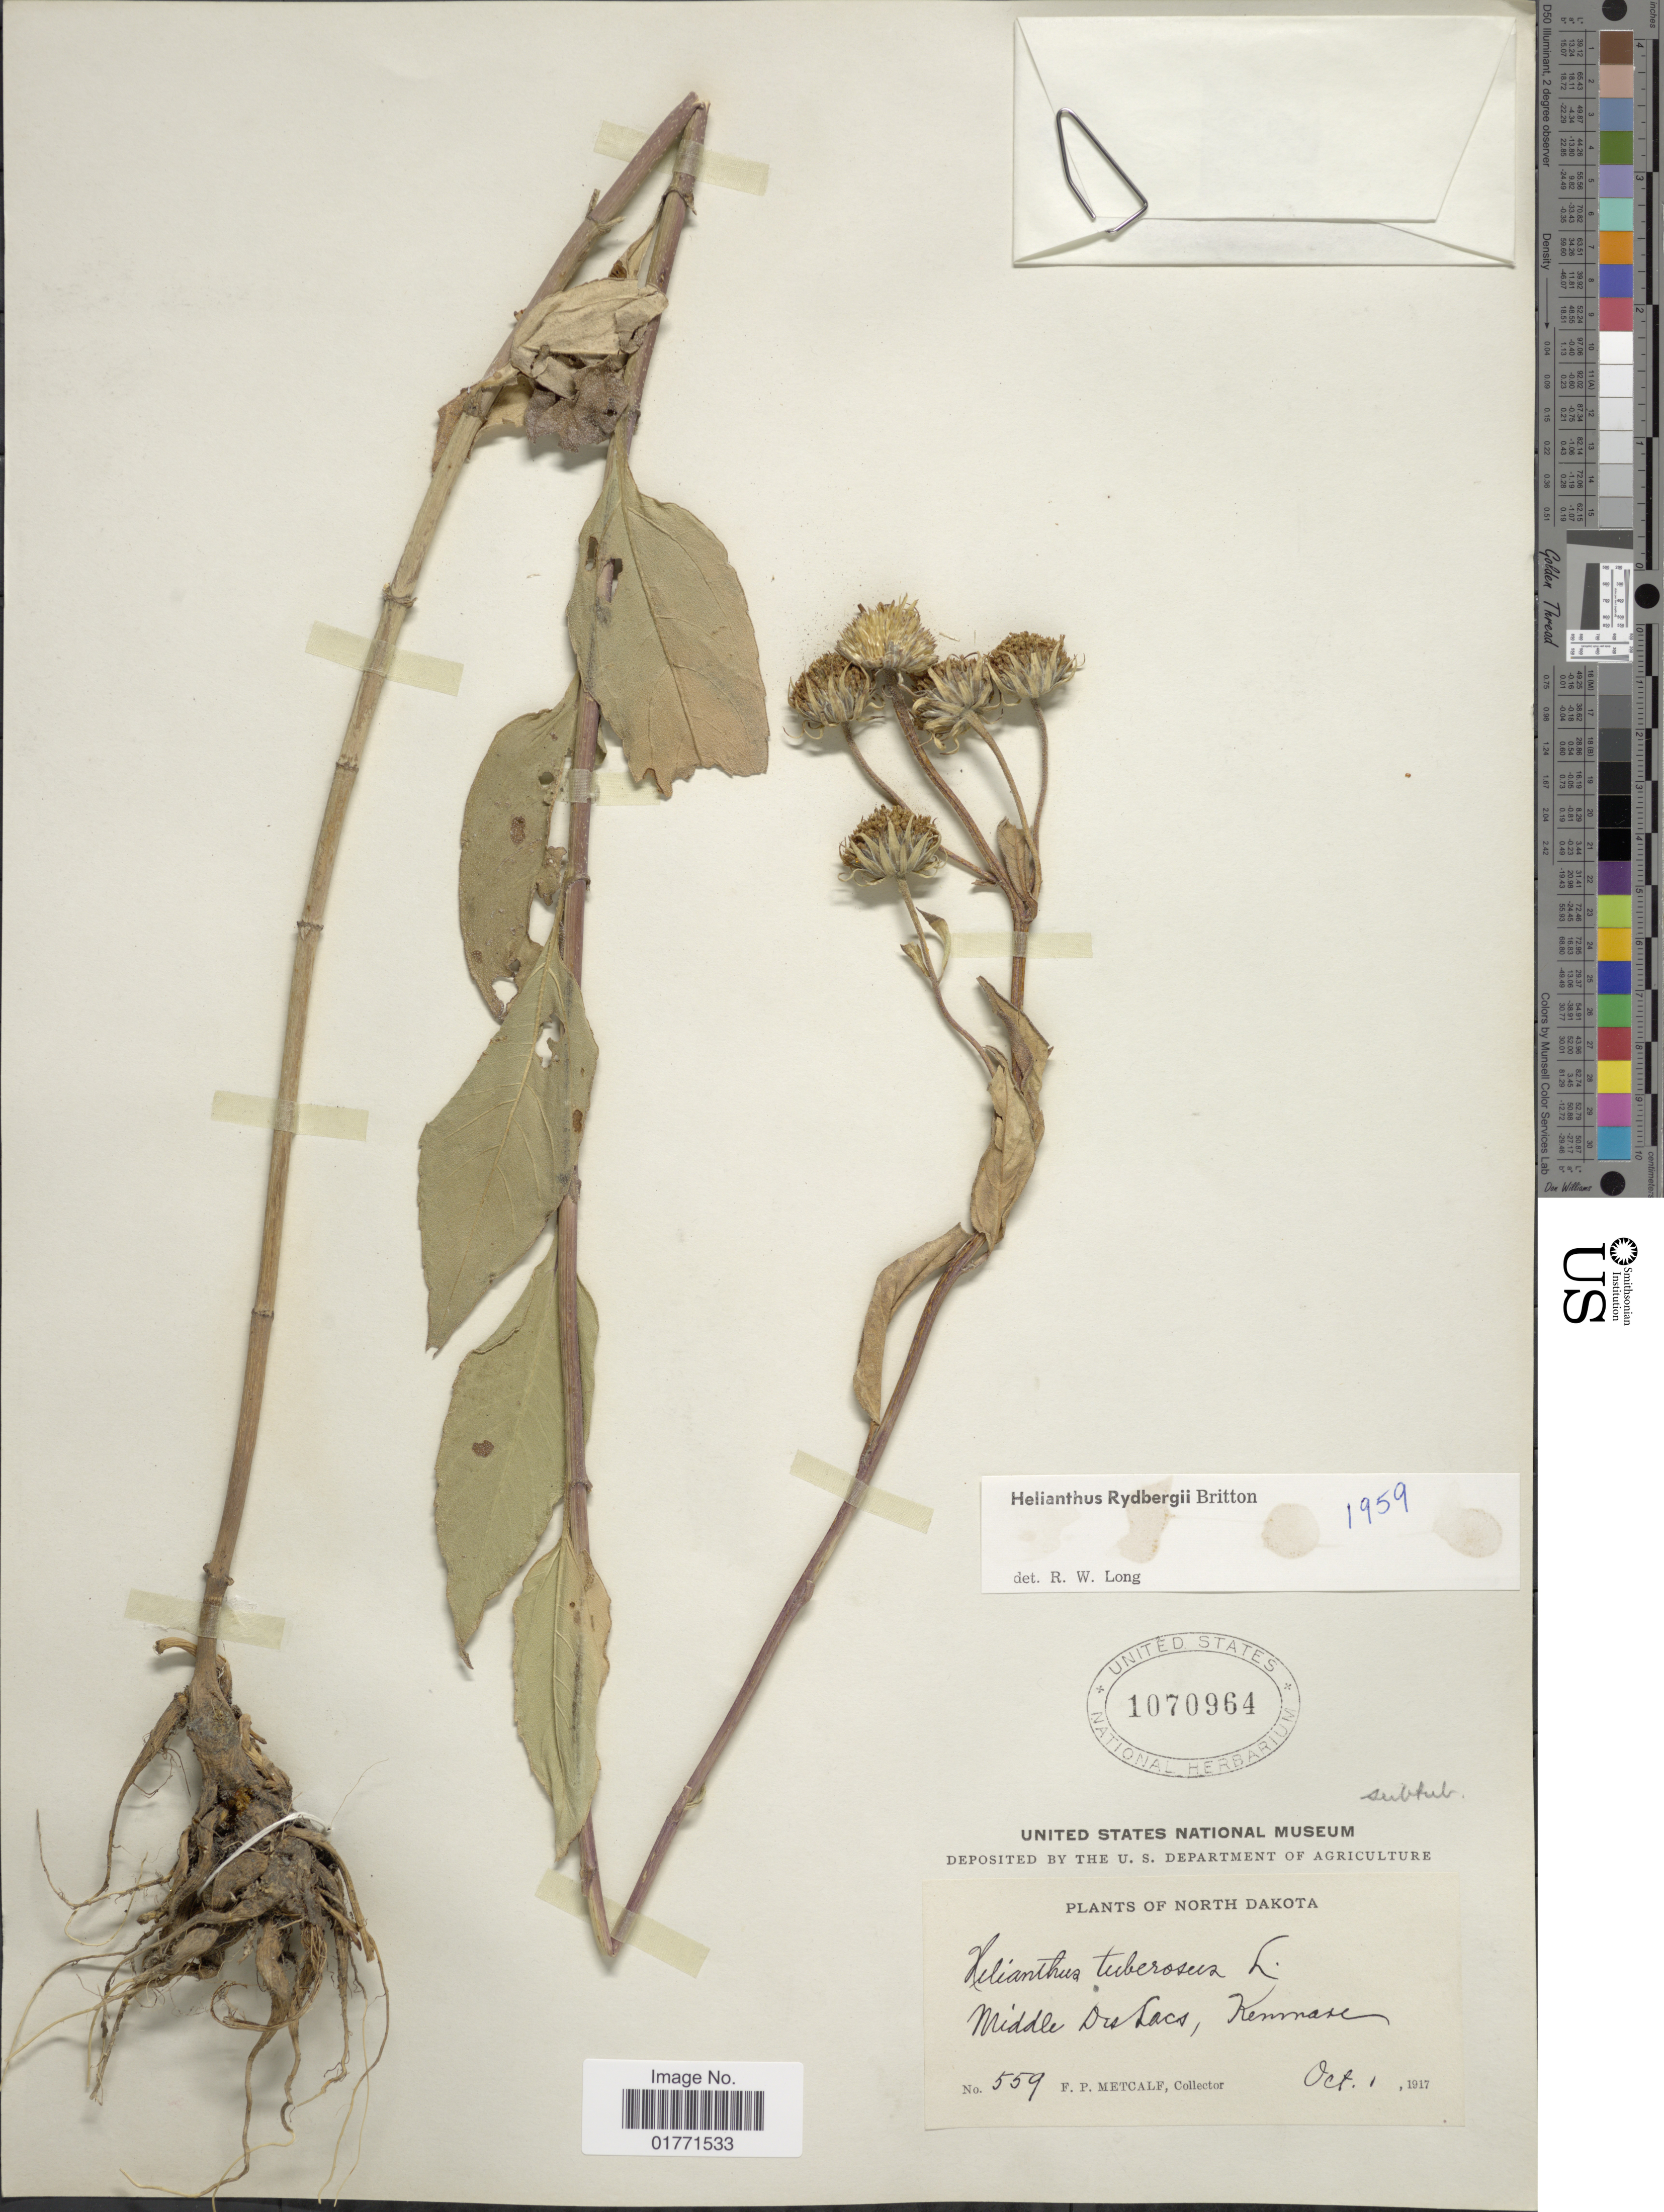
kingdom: Plantae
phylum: Tracheophyta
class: Magnoliopsida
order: Asterales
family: Asteraceae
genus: Helianthus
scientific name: Helianthus rydbergi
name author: Britton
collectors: F. Metcalf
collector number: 559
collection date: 1917-10-01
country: United States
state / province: North Dakota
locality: North Dakota. Middle Dis Lacs, Kemmase.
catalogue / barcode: US 1070964